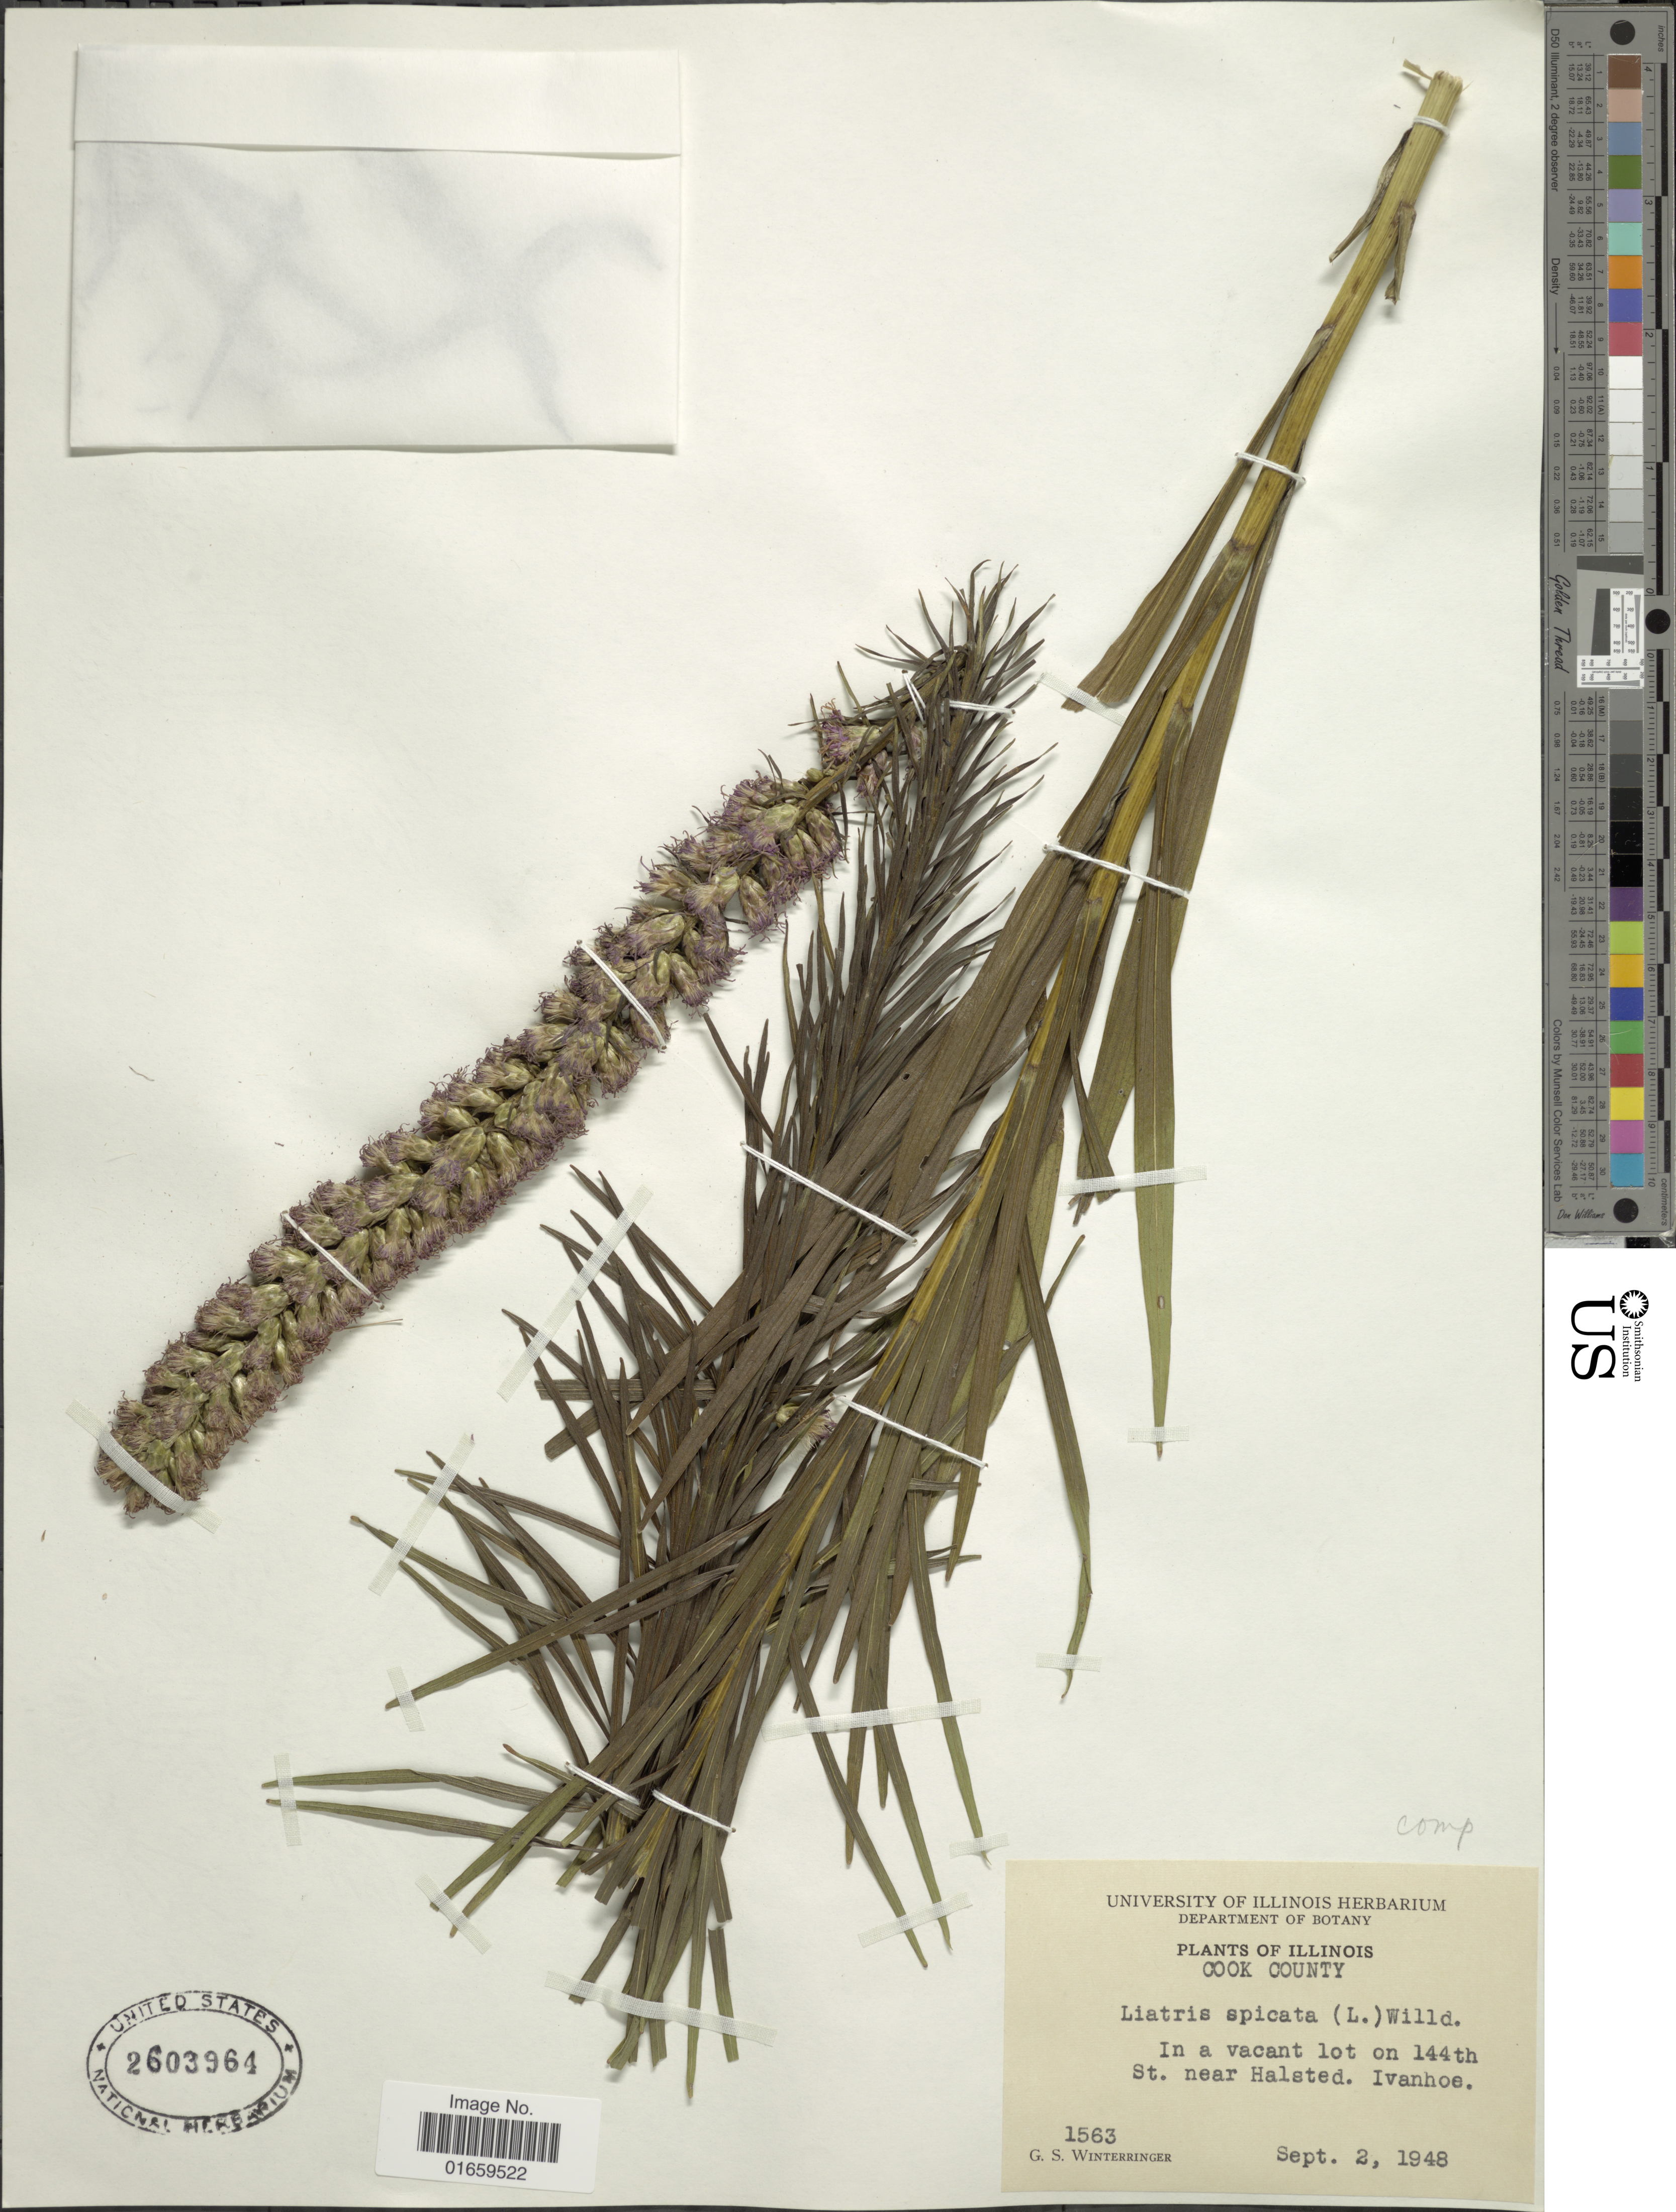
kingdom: Plantae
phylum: Tracheophyta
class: Magnoliopsida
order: Asterales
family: Asteraceae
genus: Liatris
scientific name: Liatris spicata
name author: (L.) Willd.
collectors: G. Winterringer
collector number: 1563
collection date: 1948-09-02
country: United States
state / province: Illinois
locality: In a vacant lot on 144th St. near Halsted, Ivanhoe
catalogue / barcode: US 2603964